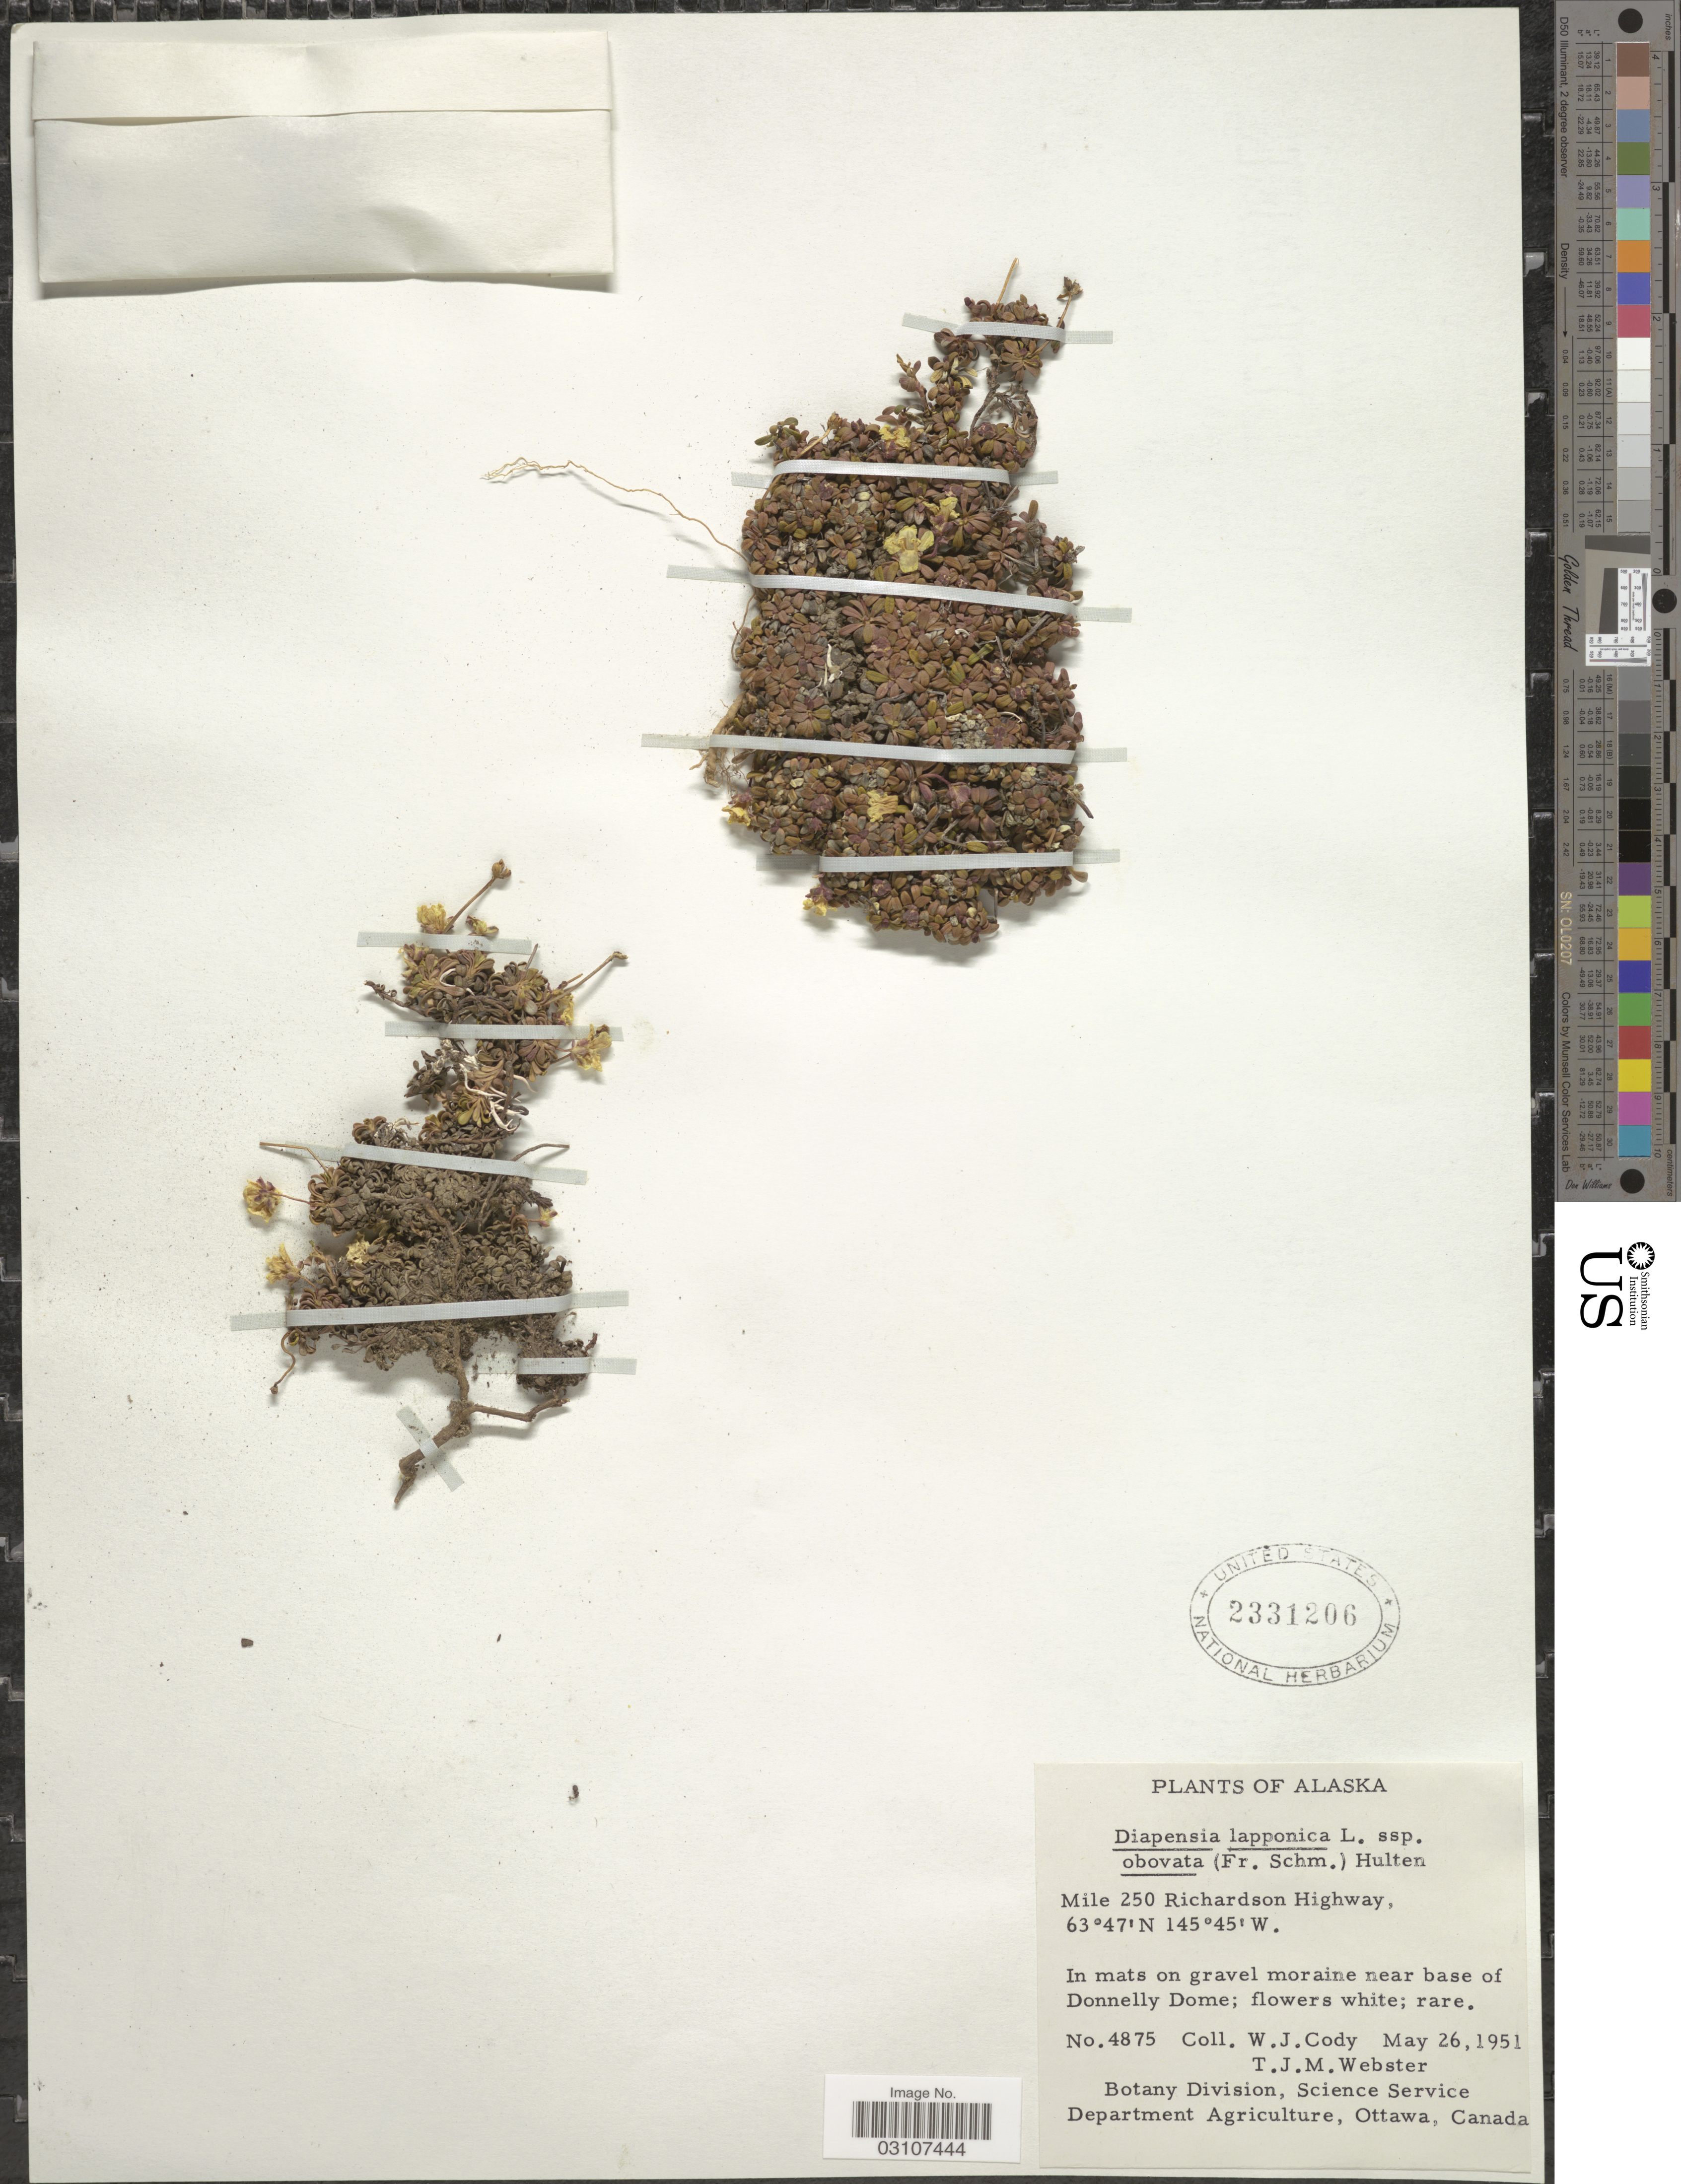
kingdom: Plantae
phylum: Tracheophyta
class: Magnoliopsida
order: Ericales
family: Diapensiaceae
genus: Diapensia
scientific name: Diapensia lapponica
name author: L.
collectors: W. Cody & T. J. Webster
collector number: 4875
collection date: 1951-05-26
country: United States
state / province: Alaska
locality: Mile 250 Richardson Highway.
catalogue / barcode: US 2331206